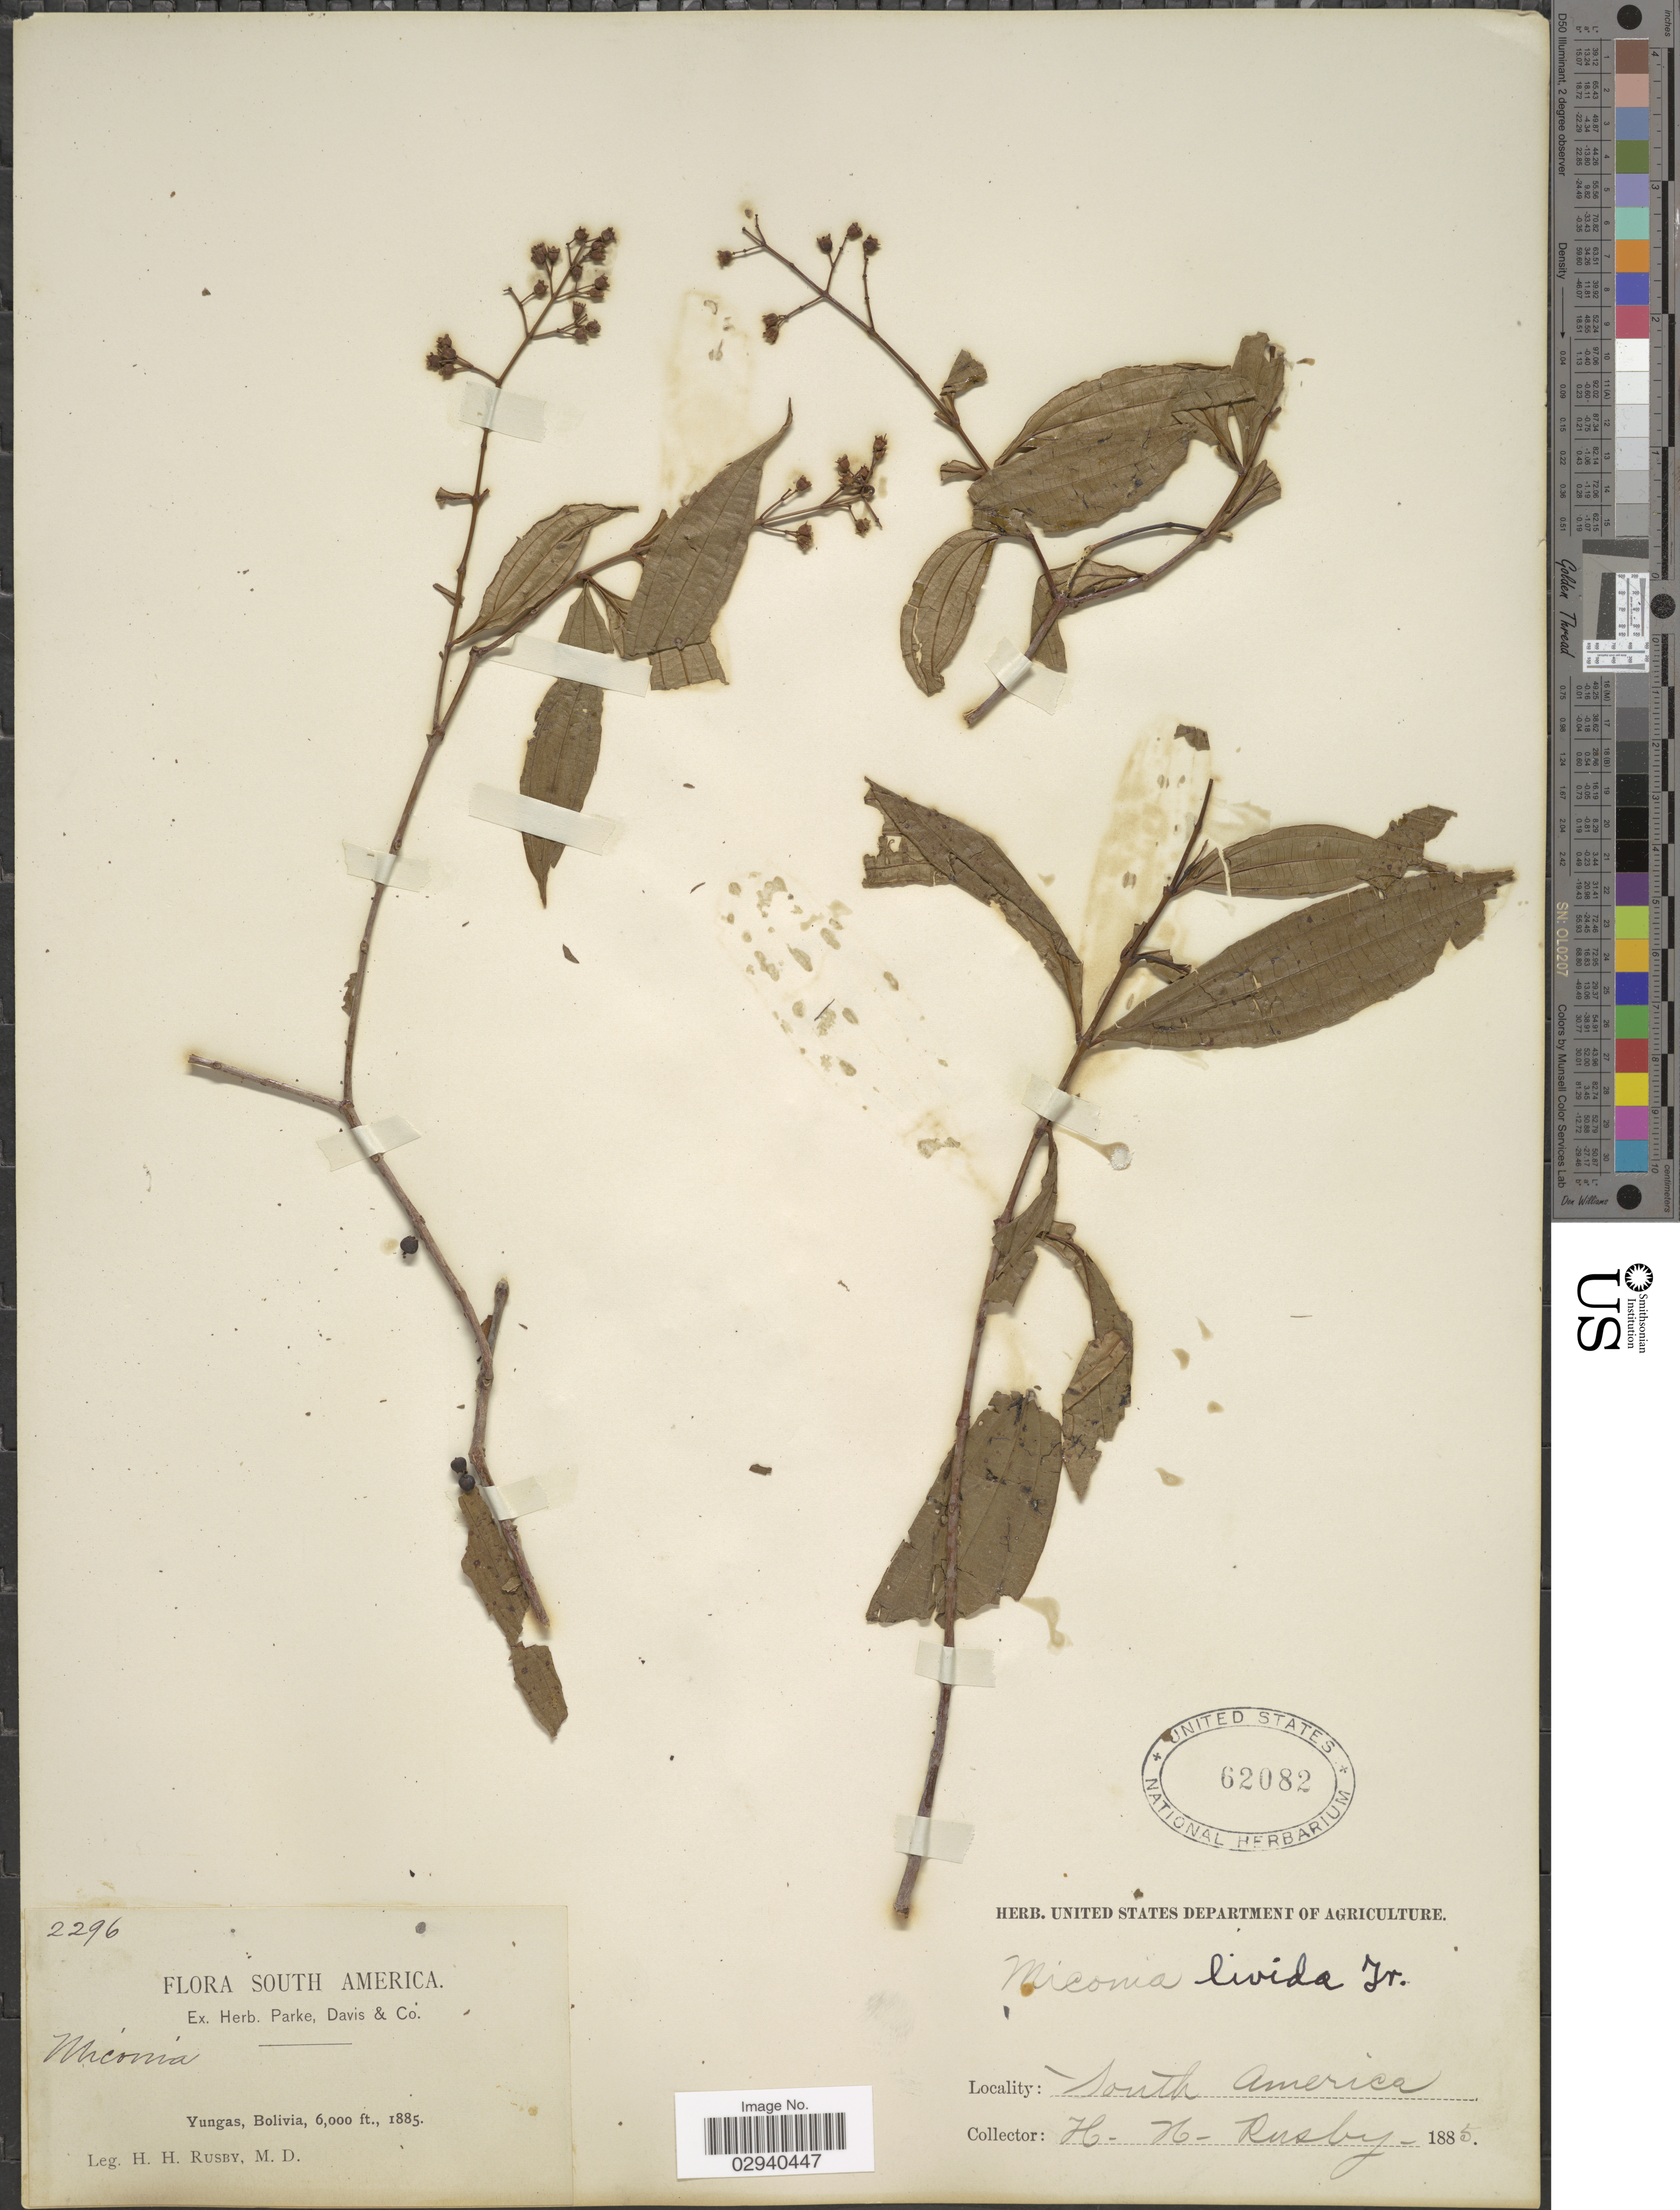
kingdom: Plantae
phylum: Tracheophyta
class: Magnoliopsida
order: Myrtales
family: Melastomataceae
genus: Miconia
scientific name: Miconia livida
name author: Triana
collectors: H. H. Rusby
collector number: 2296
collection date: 1885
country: Bolivia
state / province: La Paz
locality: Yungas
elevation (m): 1829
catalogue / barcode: US 62082